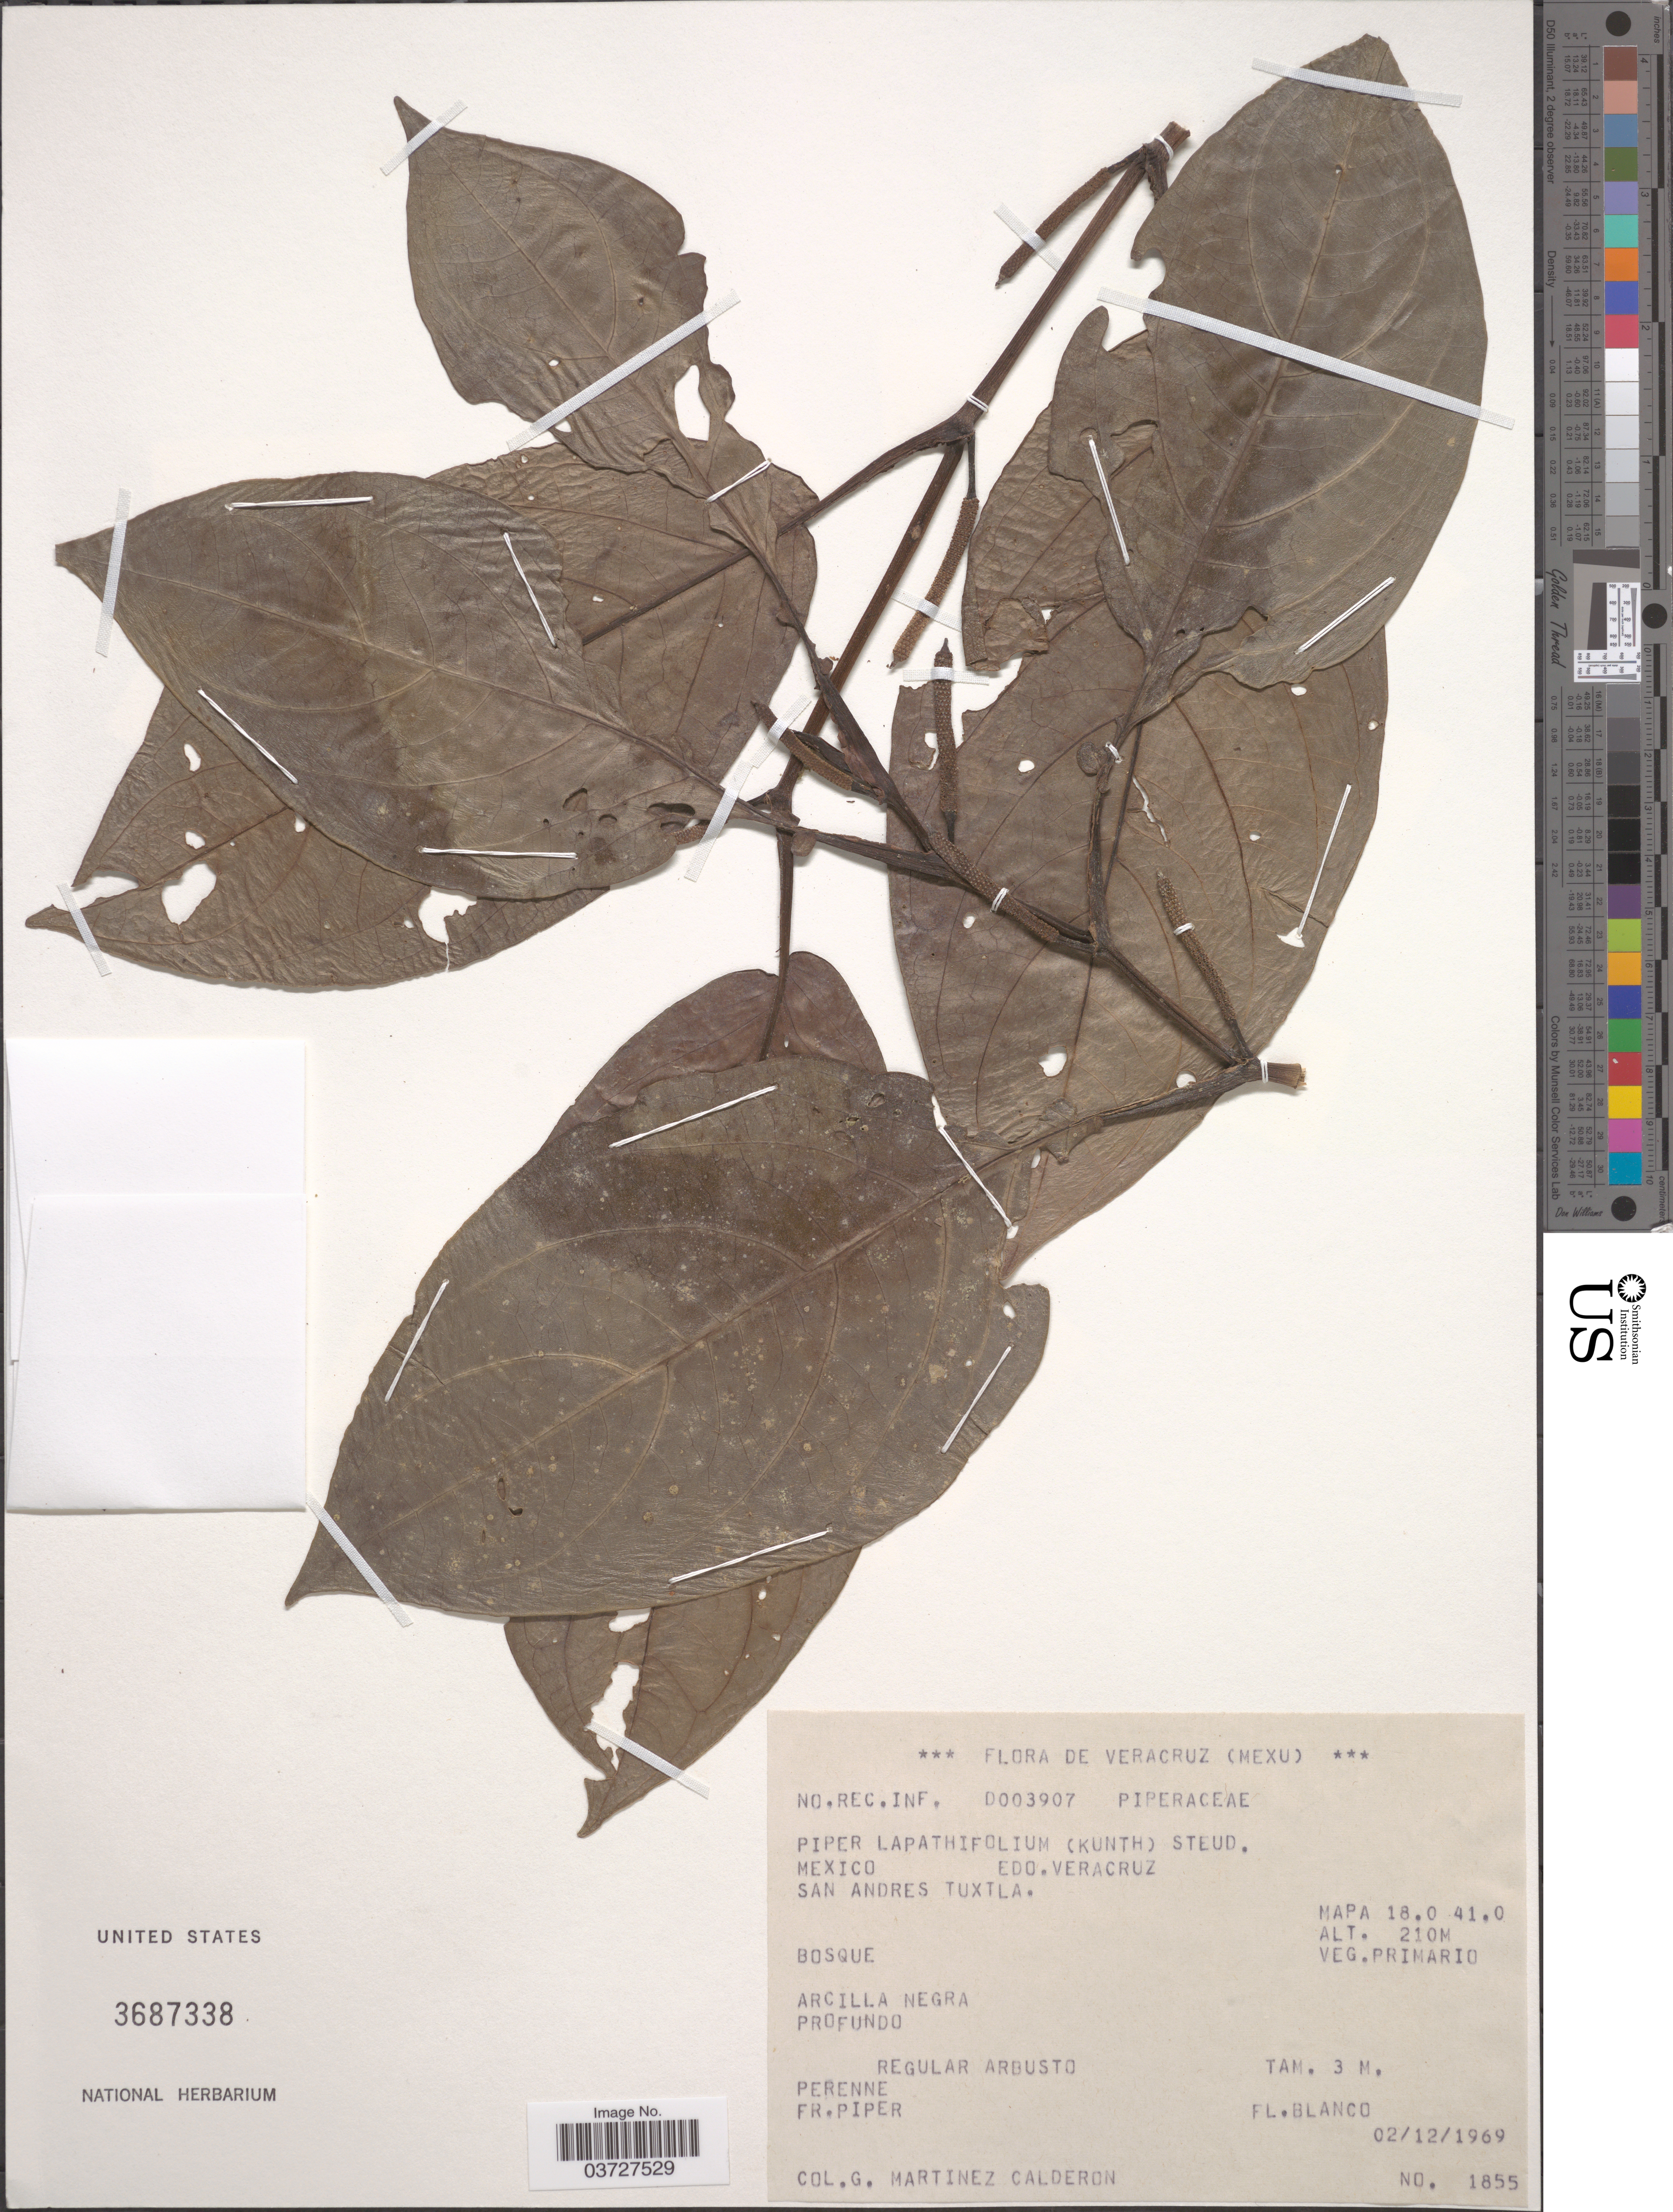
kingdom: Plantae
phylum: Tracheophyta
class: Magnoliopsida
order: Piperales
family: Piperaceae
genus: Piper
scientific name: Piper lapathifolium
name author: (Kunth) Steud.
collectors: G. Martínez Calderón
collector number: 1855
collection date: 1969-12-02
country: Mexico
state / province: Veracruz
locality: Veracruz. San Andres Tuxtla.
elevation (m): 210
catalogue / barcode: US 3687338